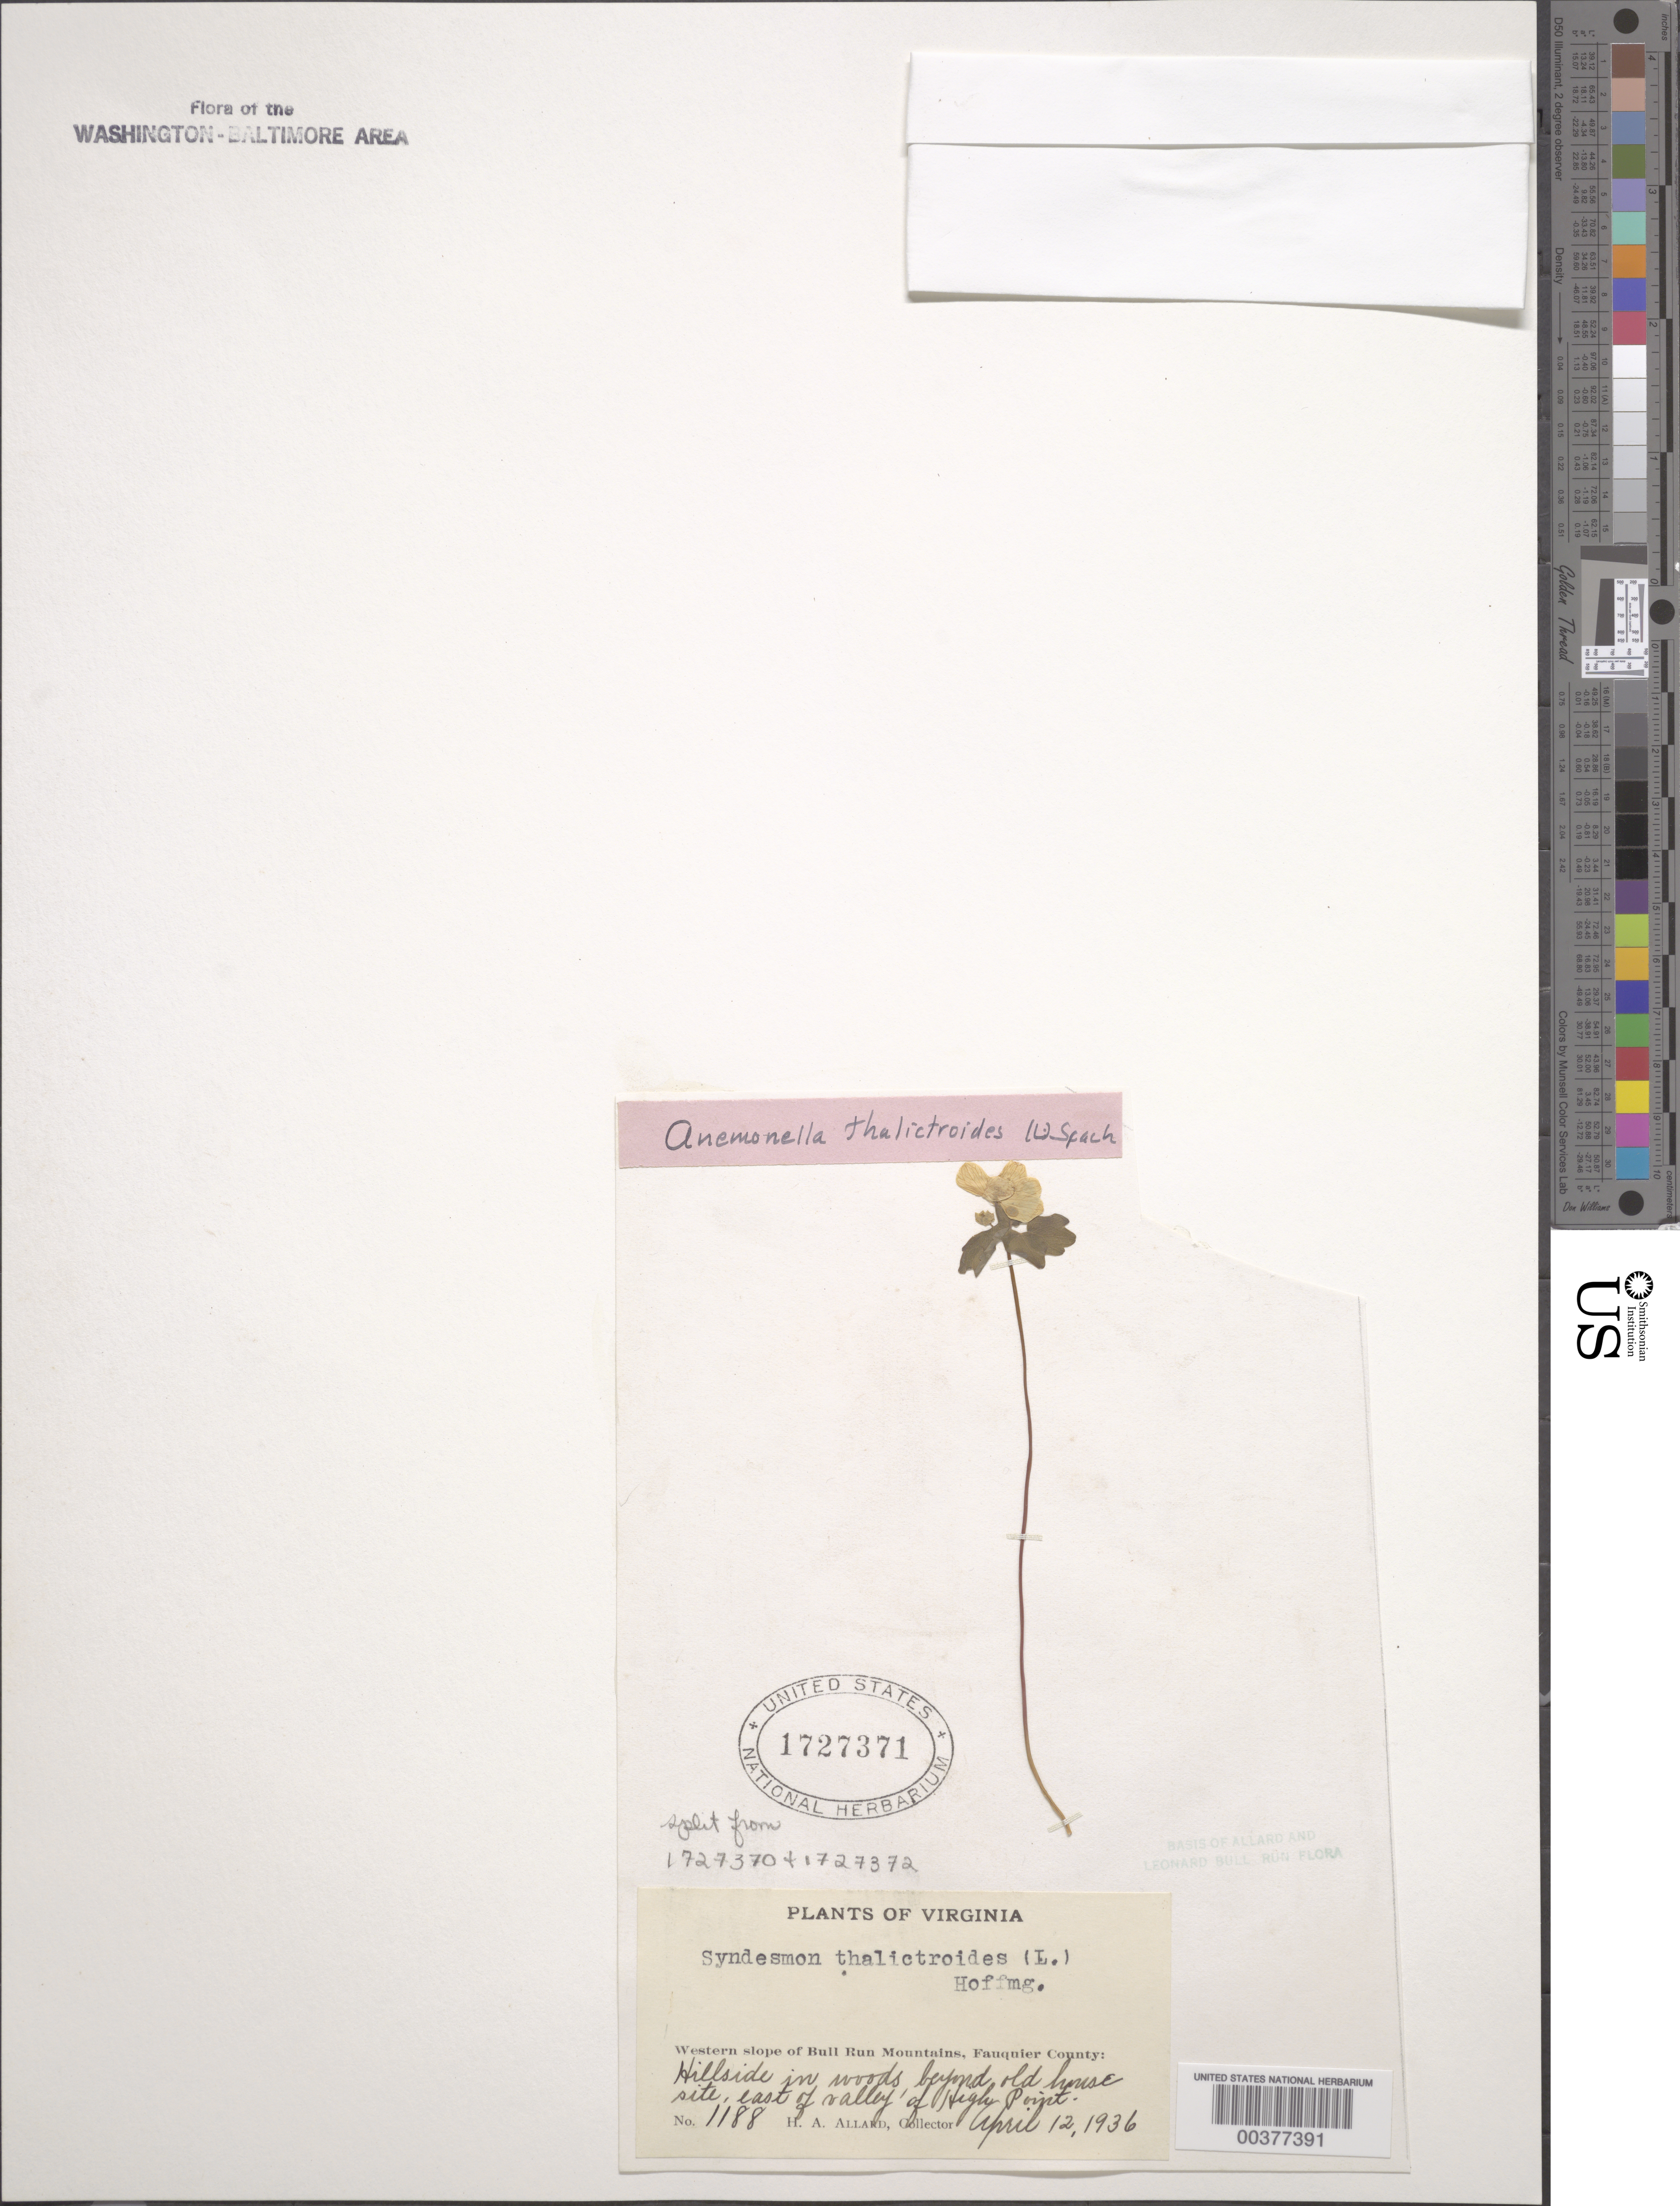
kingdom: Plantae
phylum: Tracheophyta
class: Magnoliopsida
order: Ranunculales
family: Ranunculaceae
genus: Thalictrum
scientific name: Thalictrum thalictroides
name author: (L.) A.J. Eames & B. Boivin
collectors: H. A. Allard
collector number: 1188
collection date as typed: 12 Apr 1936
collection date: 1936-04-12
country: United States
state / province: Virginia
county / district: Fauquier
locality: East of High Point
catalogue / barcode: US 1727371